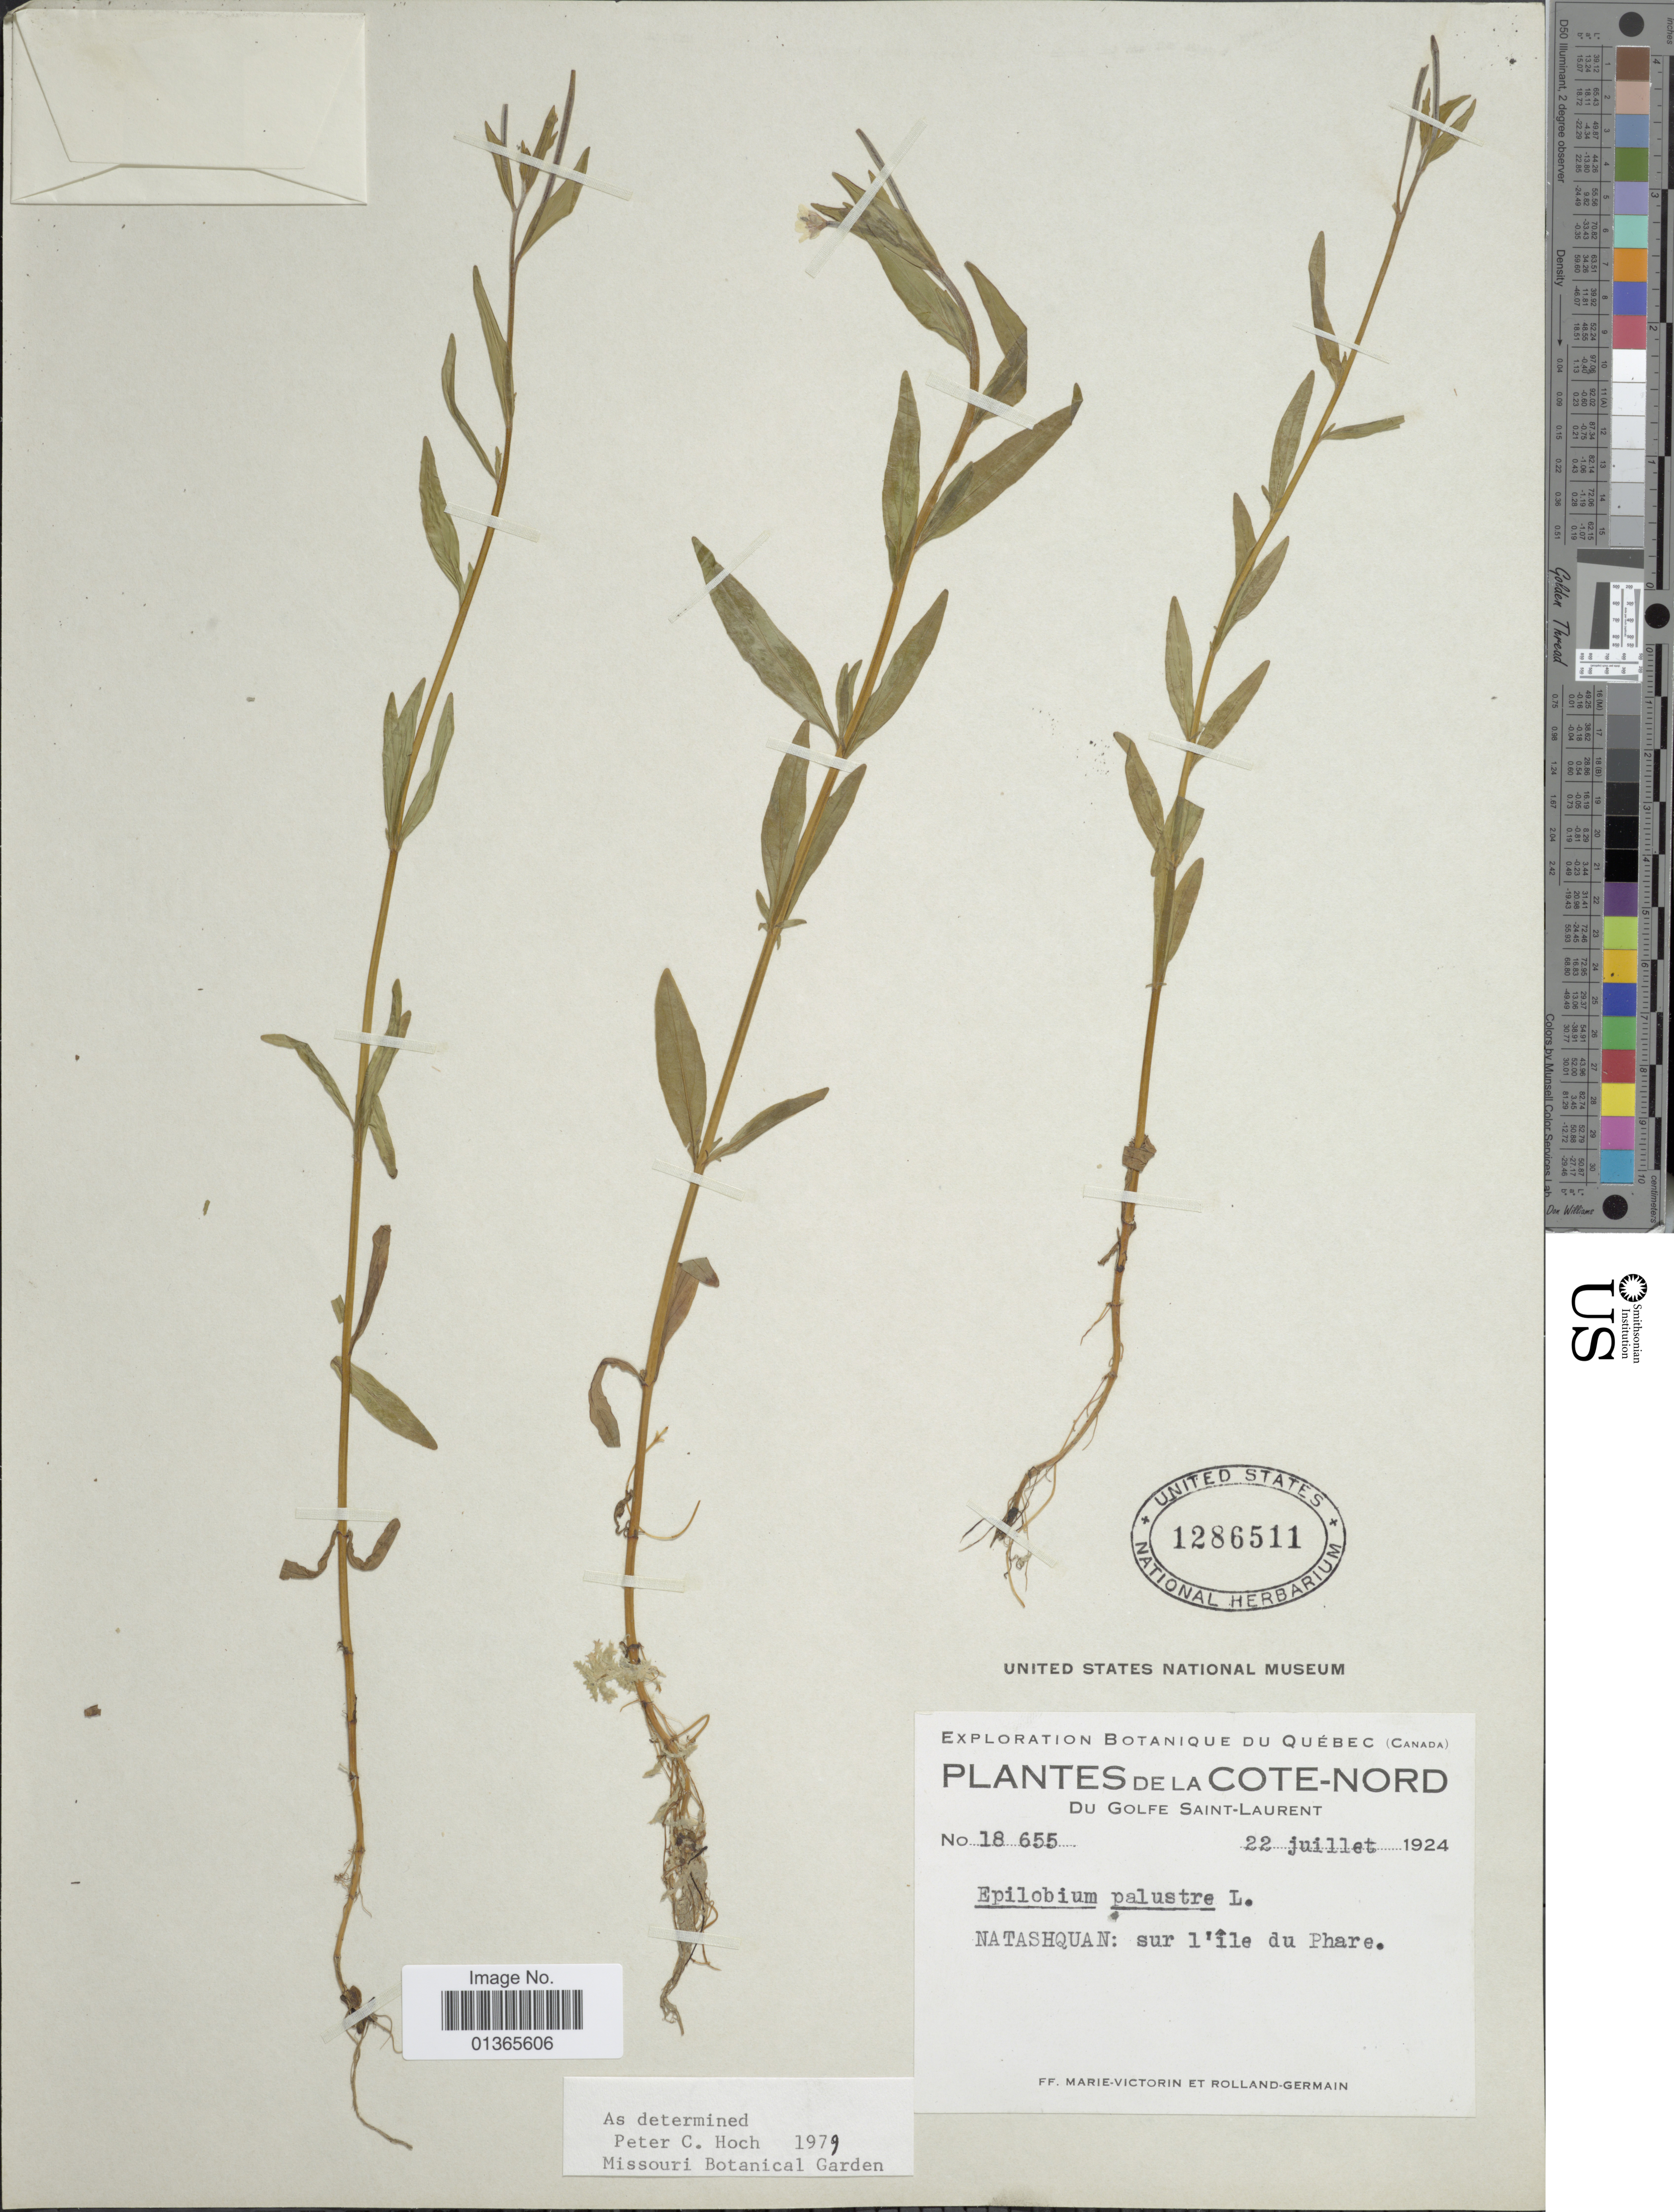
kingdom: Plantae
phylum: Tracheophyta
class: Magnoliopsida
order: Myrtales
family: Onagraceae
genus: Epilobium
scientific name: Epilobium palustre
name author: L.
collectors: Fr. Marie-Victorin & Rolland-Germain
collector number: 18655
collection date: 1924-07-22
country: Canada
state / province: Quebec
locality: De la Cote-Nord du Golfe Saint-Laurent. Natashq7uan: sur l'île du Phare.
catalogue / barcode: US 1286511